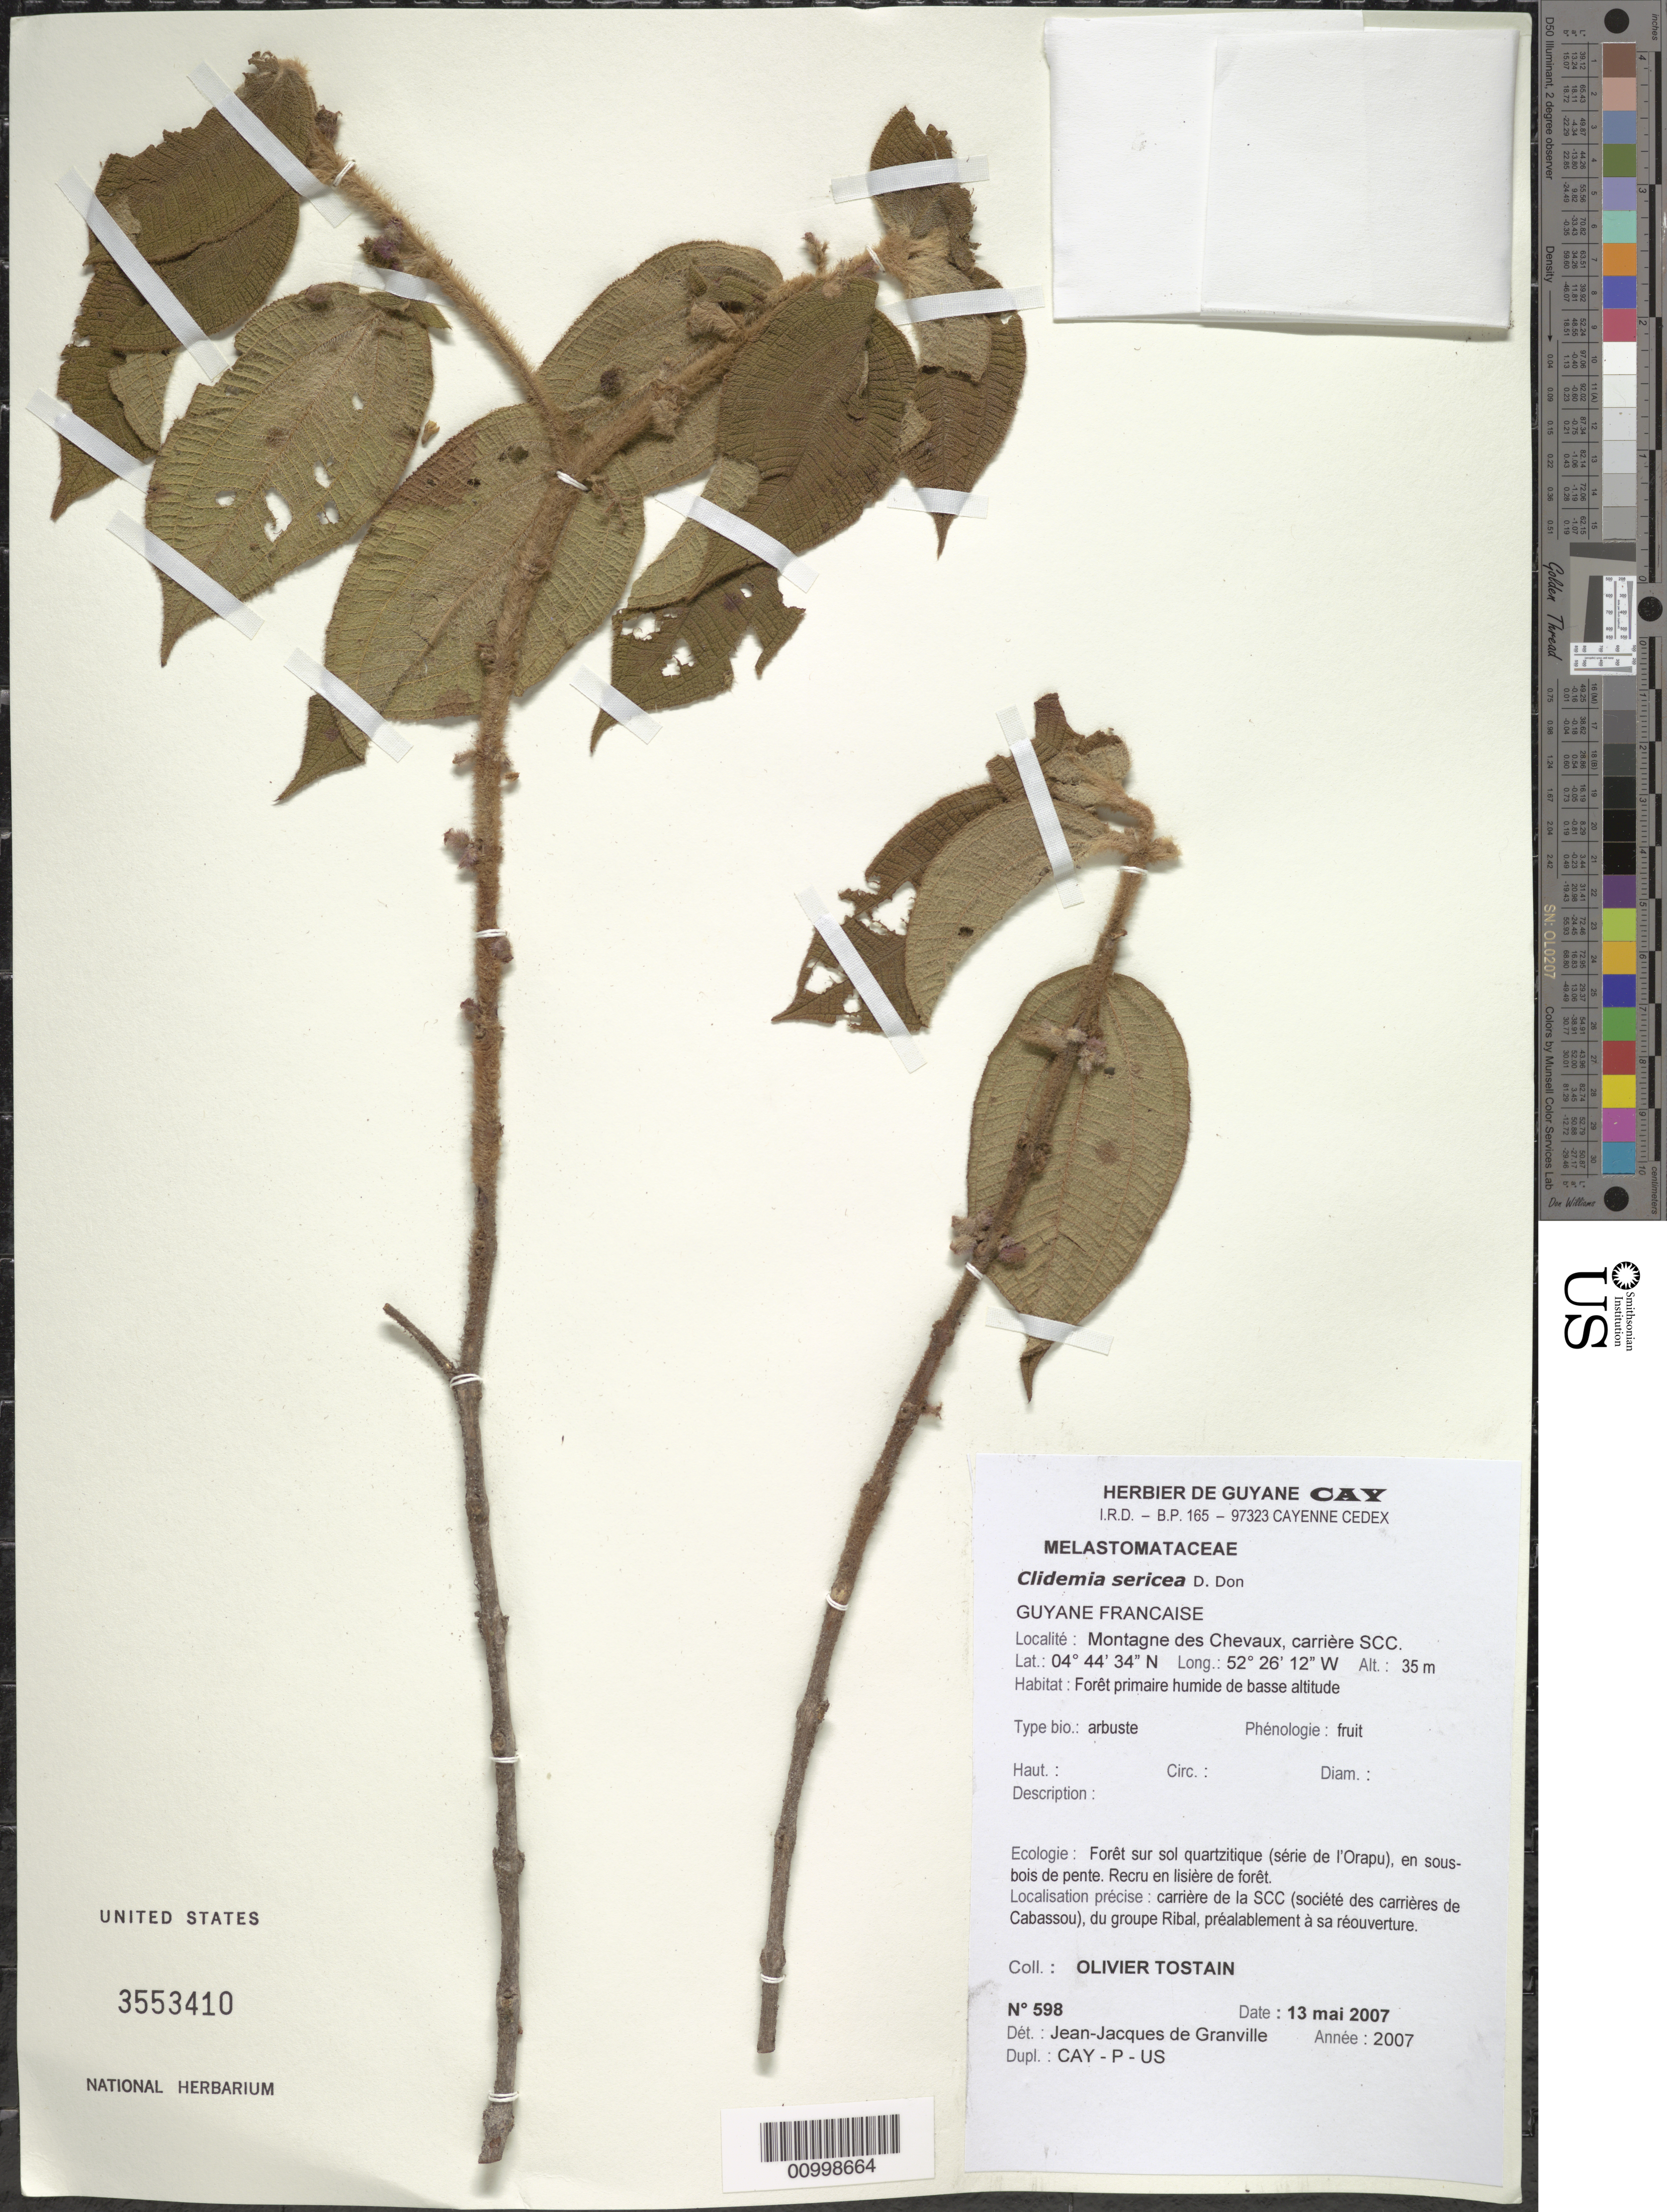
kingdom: Plantae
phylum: Tracheophyta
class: Magnoliopsida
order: Myrtales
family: Melastomataceae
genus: Clidemia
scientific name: Clidemia sericea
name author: D. Don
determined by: Granville, J. J. de, (CAY), Institut de Recherche pour le Developpement (IRD) (FRENCH GUIANA)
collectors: O. Tostain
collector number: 598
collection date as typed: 13-May-07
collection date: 2007-05-13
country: French Guiana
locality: Montagne des Chevaux, carriere SCC (societe des carrieres de Cabassou), du groupe Ribal, prealablement a sa reouverture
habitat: Foret primaire humide de basse altitude. Foret sur sol quartzitique (serie de l'Orapu), en sous-bois depente. Recru en lisiere de foret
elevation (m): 35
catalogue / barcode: US 3553410